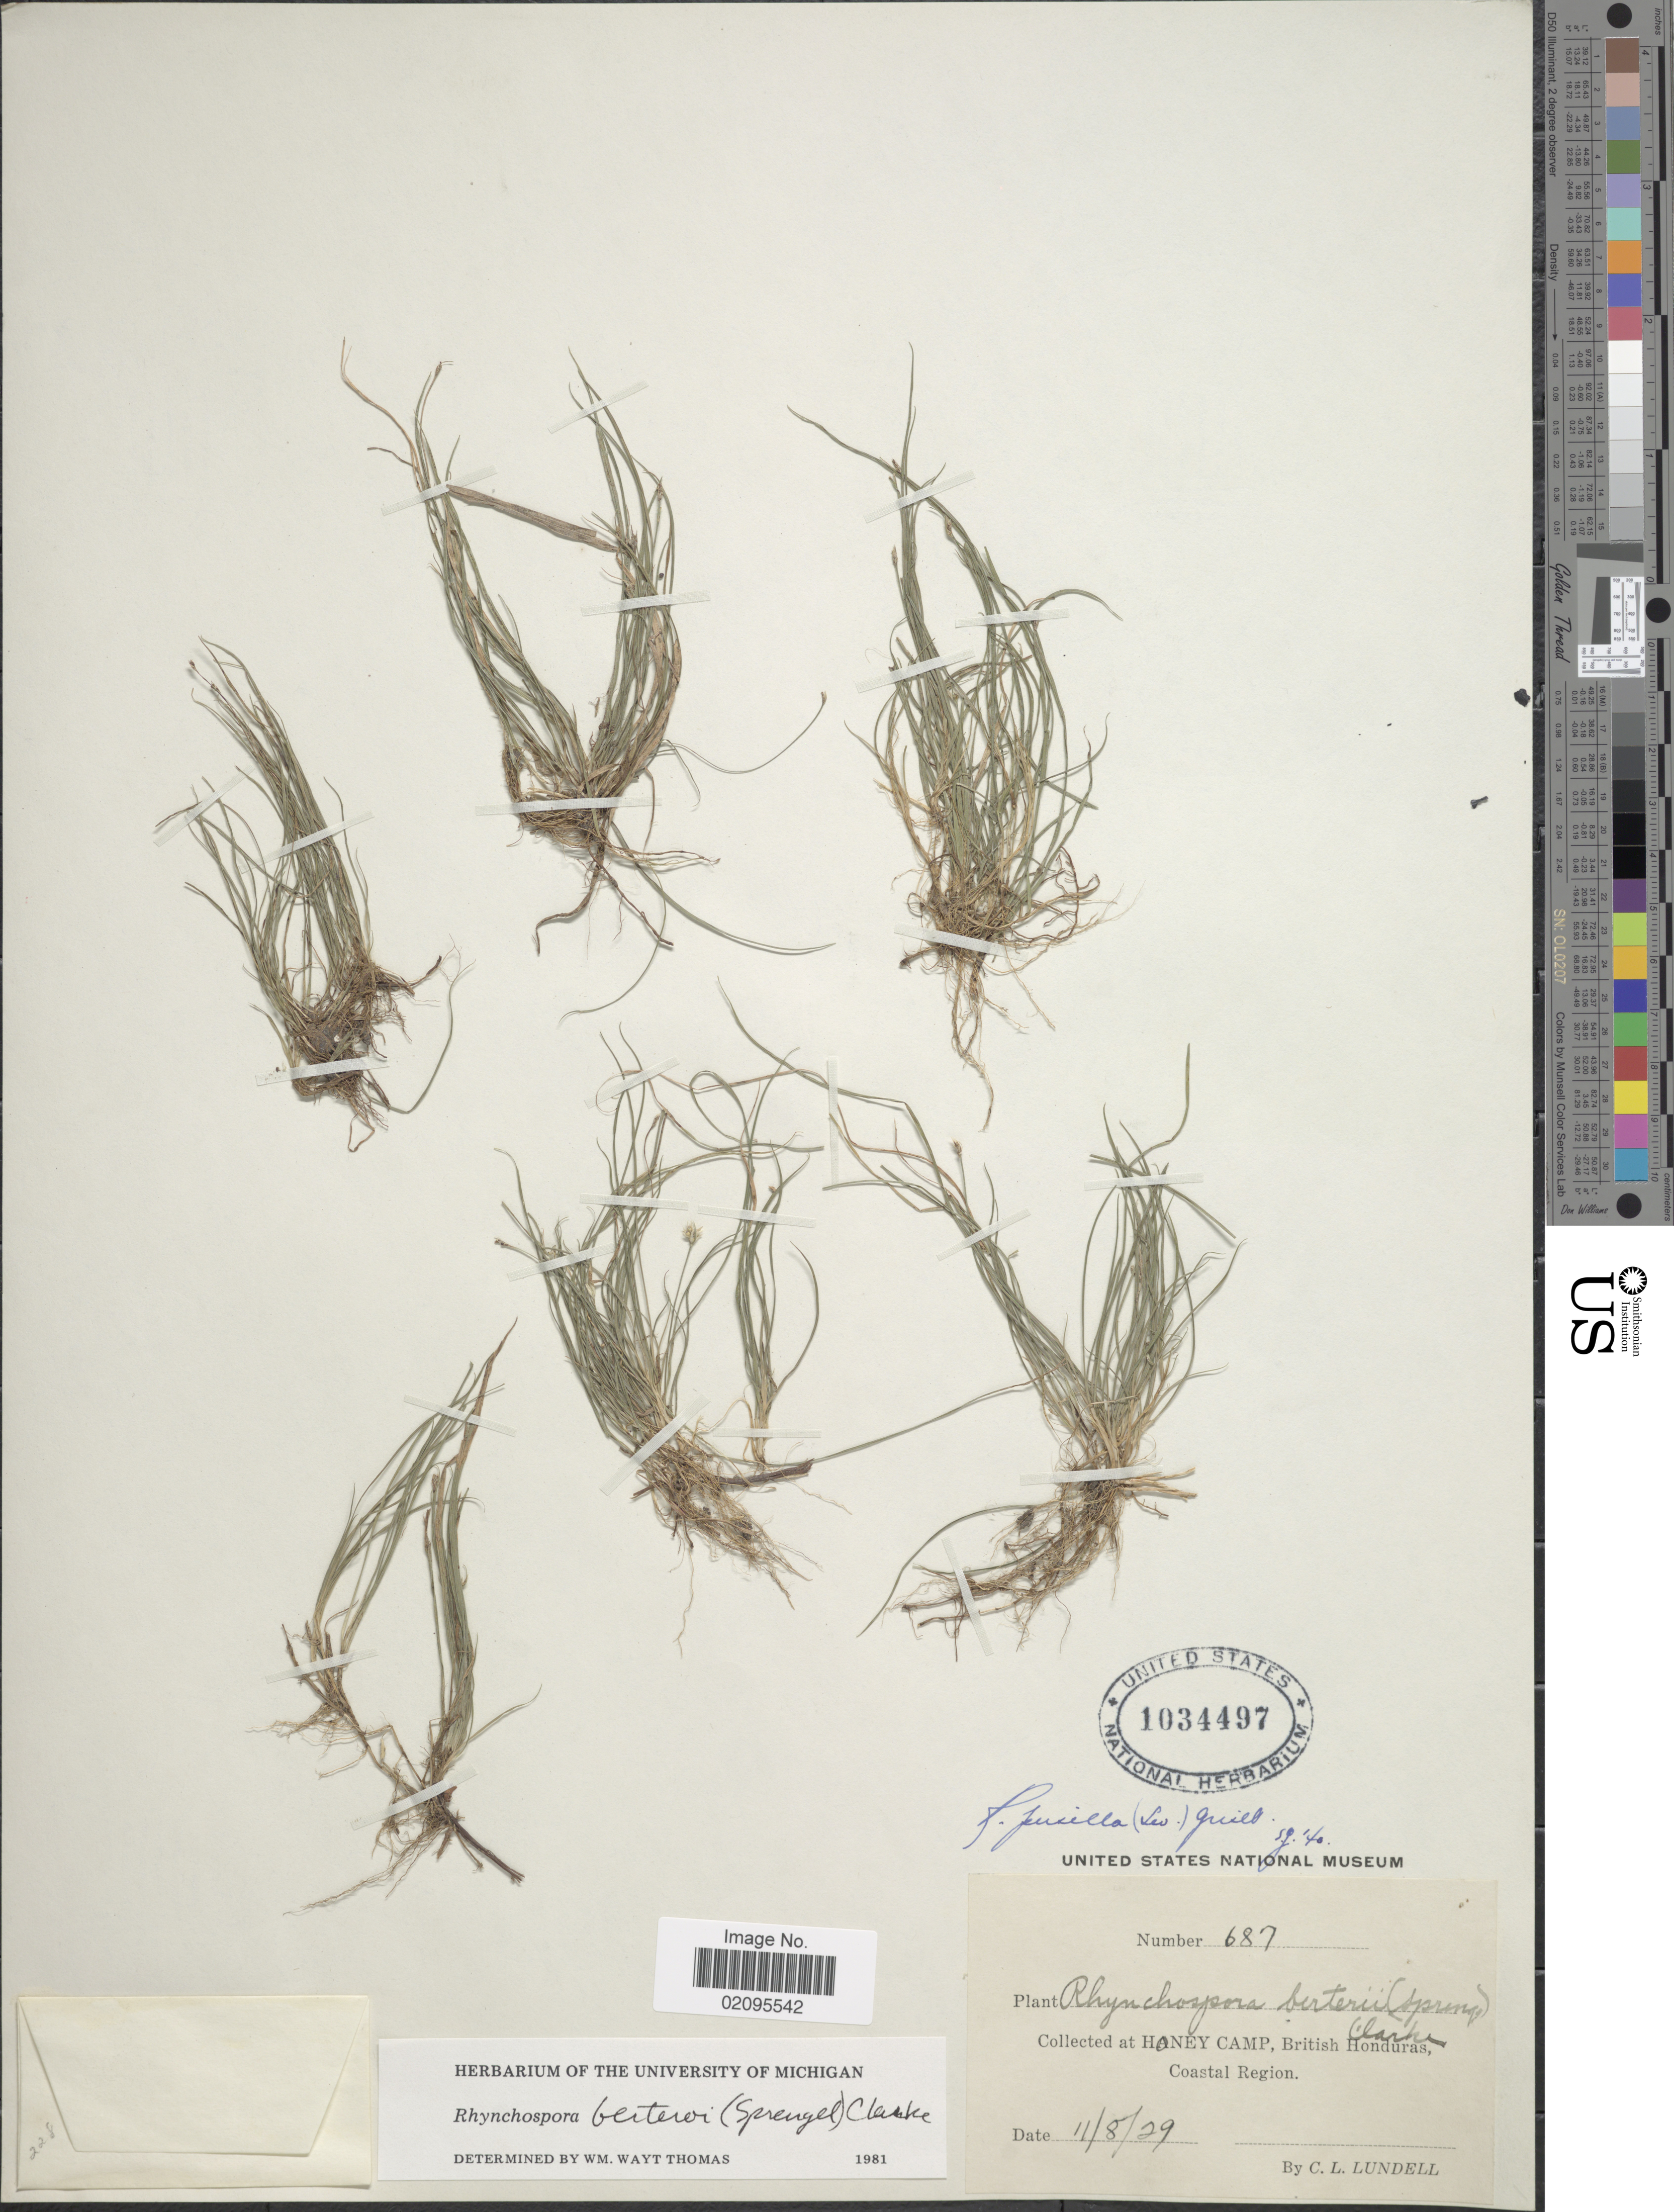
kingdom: Plantae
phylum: Tracheophyta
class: Liliopsida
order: Poales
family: Cyperaceae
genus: Rhynchospora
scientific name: Rhynchospora berteroi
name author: (Spreng.) C.B. Clarke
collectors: C. L. Lundell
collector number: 687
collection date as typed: Transcribed d/m/y: 11/8/29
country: Belize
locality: British Honduras, at Honey Camp, Coastal Region.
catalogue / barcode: US 1034497